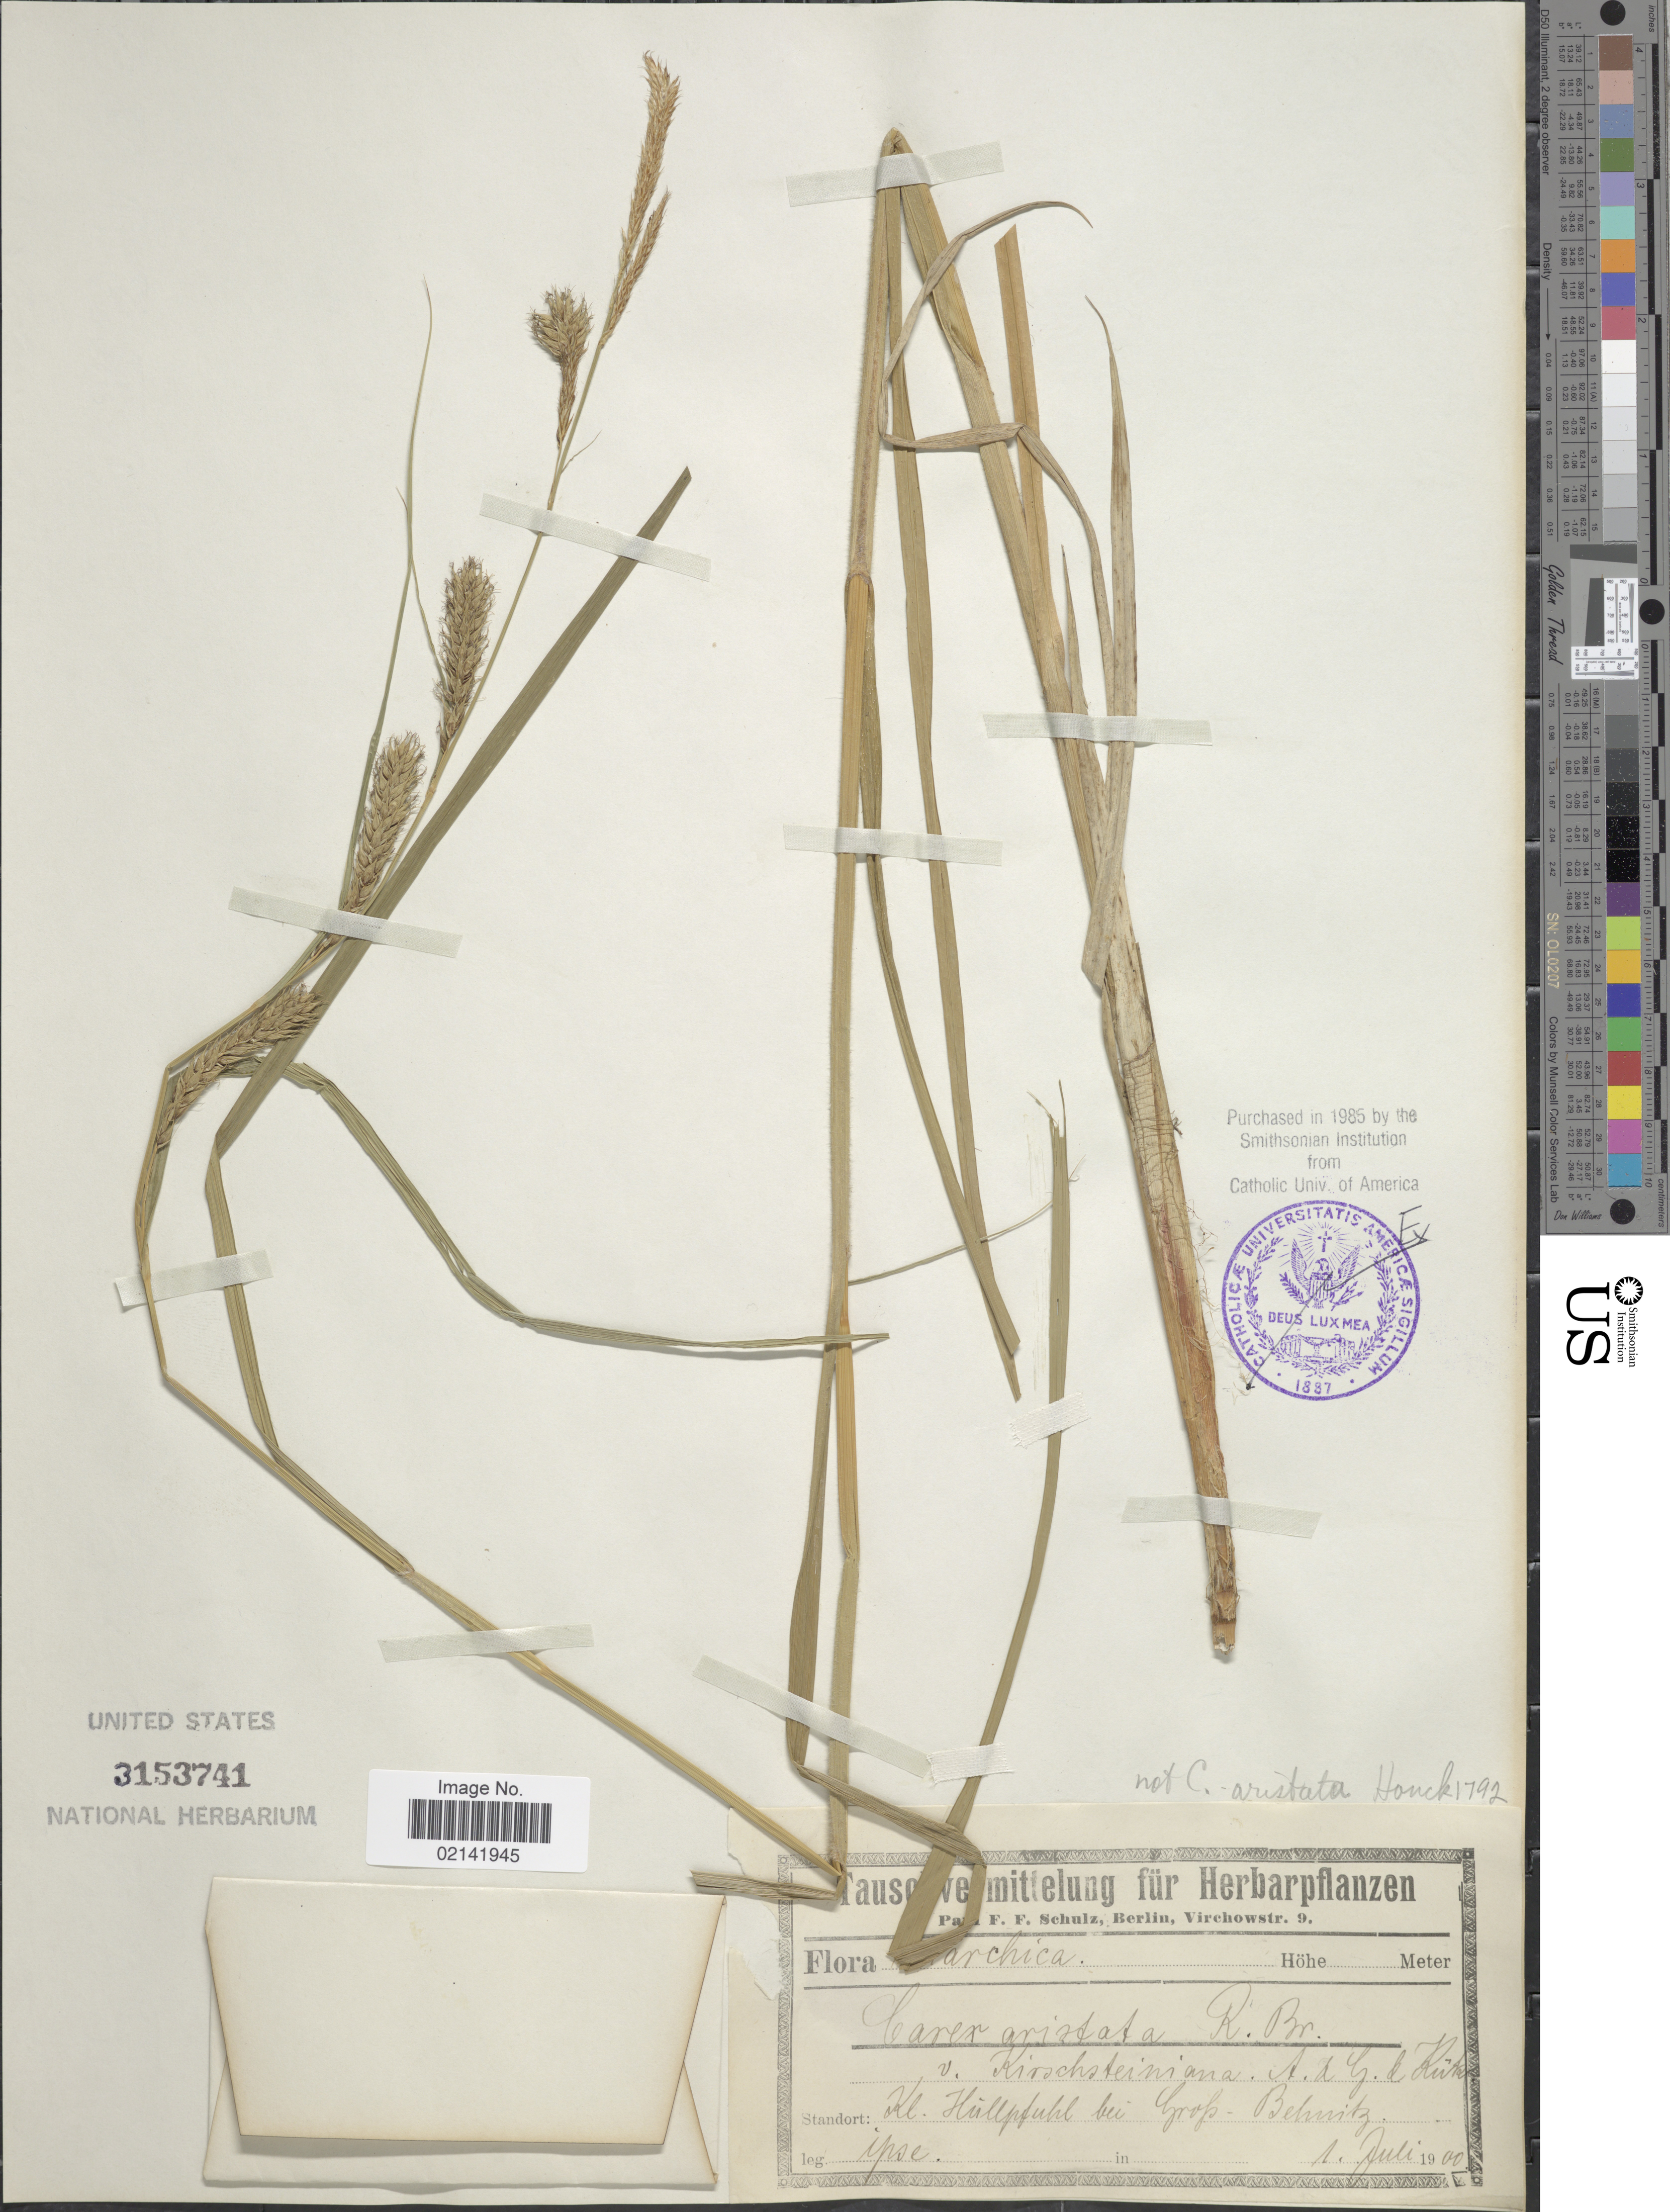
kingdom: Plantae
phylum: Tracheophyta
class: Liliopsida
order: Poales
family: Cyperaceae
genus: Carex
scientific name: Carex atherodes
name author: Spreng.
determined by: Strong, Mark T., (BOT), Smithsonian Institution - National Museum of Natural History (UNITED STATES)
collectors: P. F. Schulz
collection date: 1900-07-01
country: Germany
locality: Flora Marchica. Kl. Hillpfuhl bei Grop. Behnitz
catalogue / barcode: US 3153741